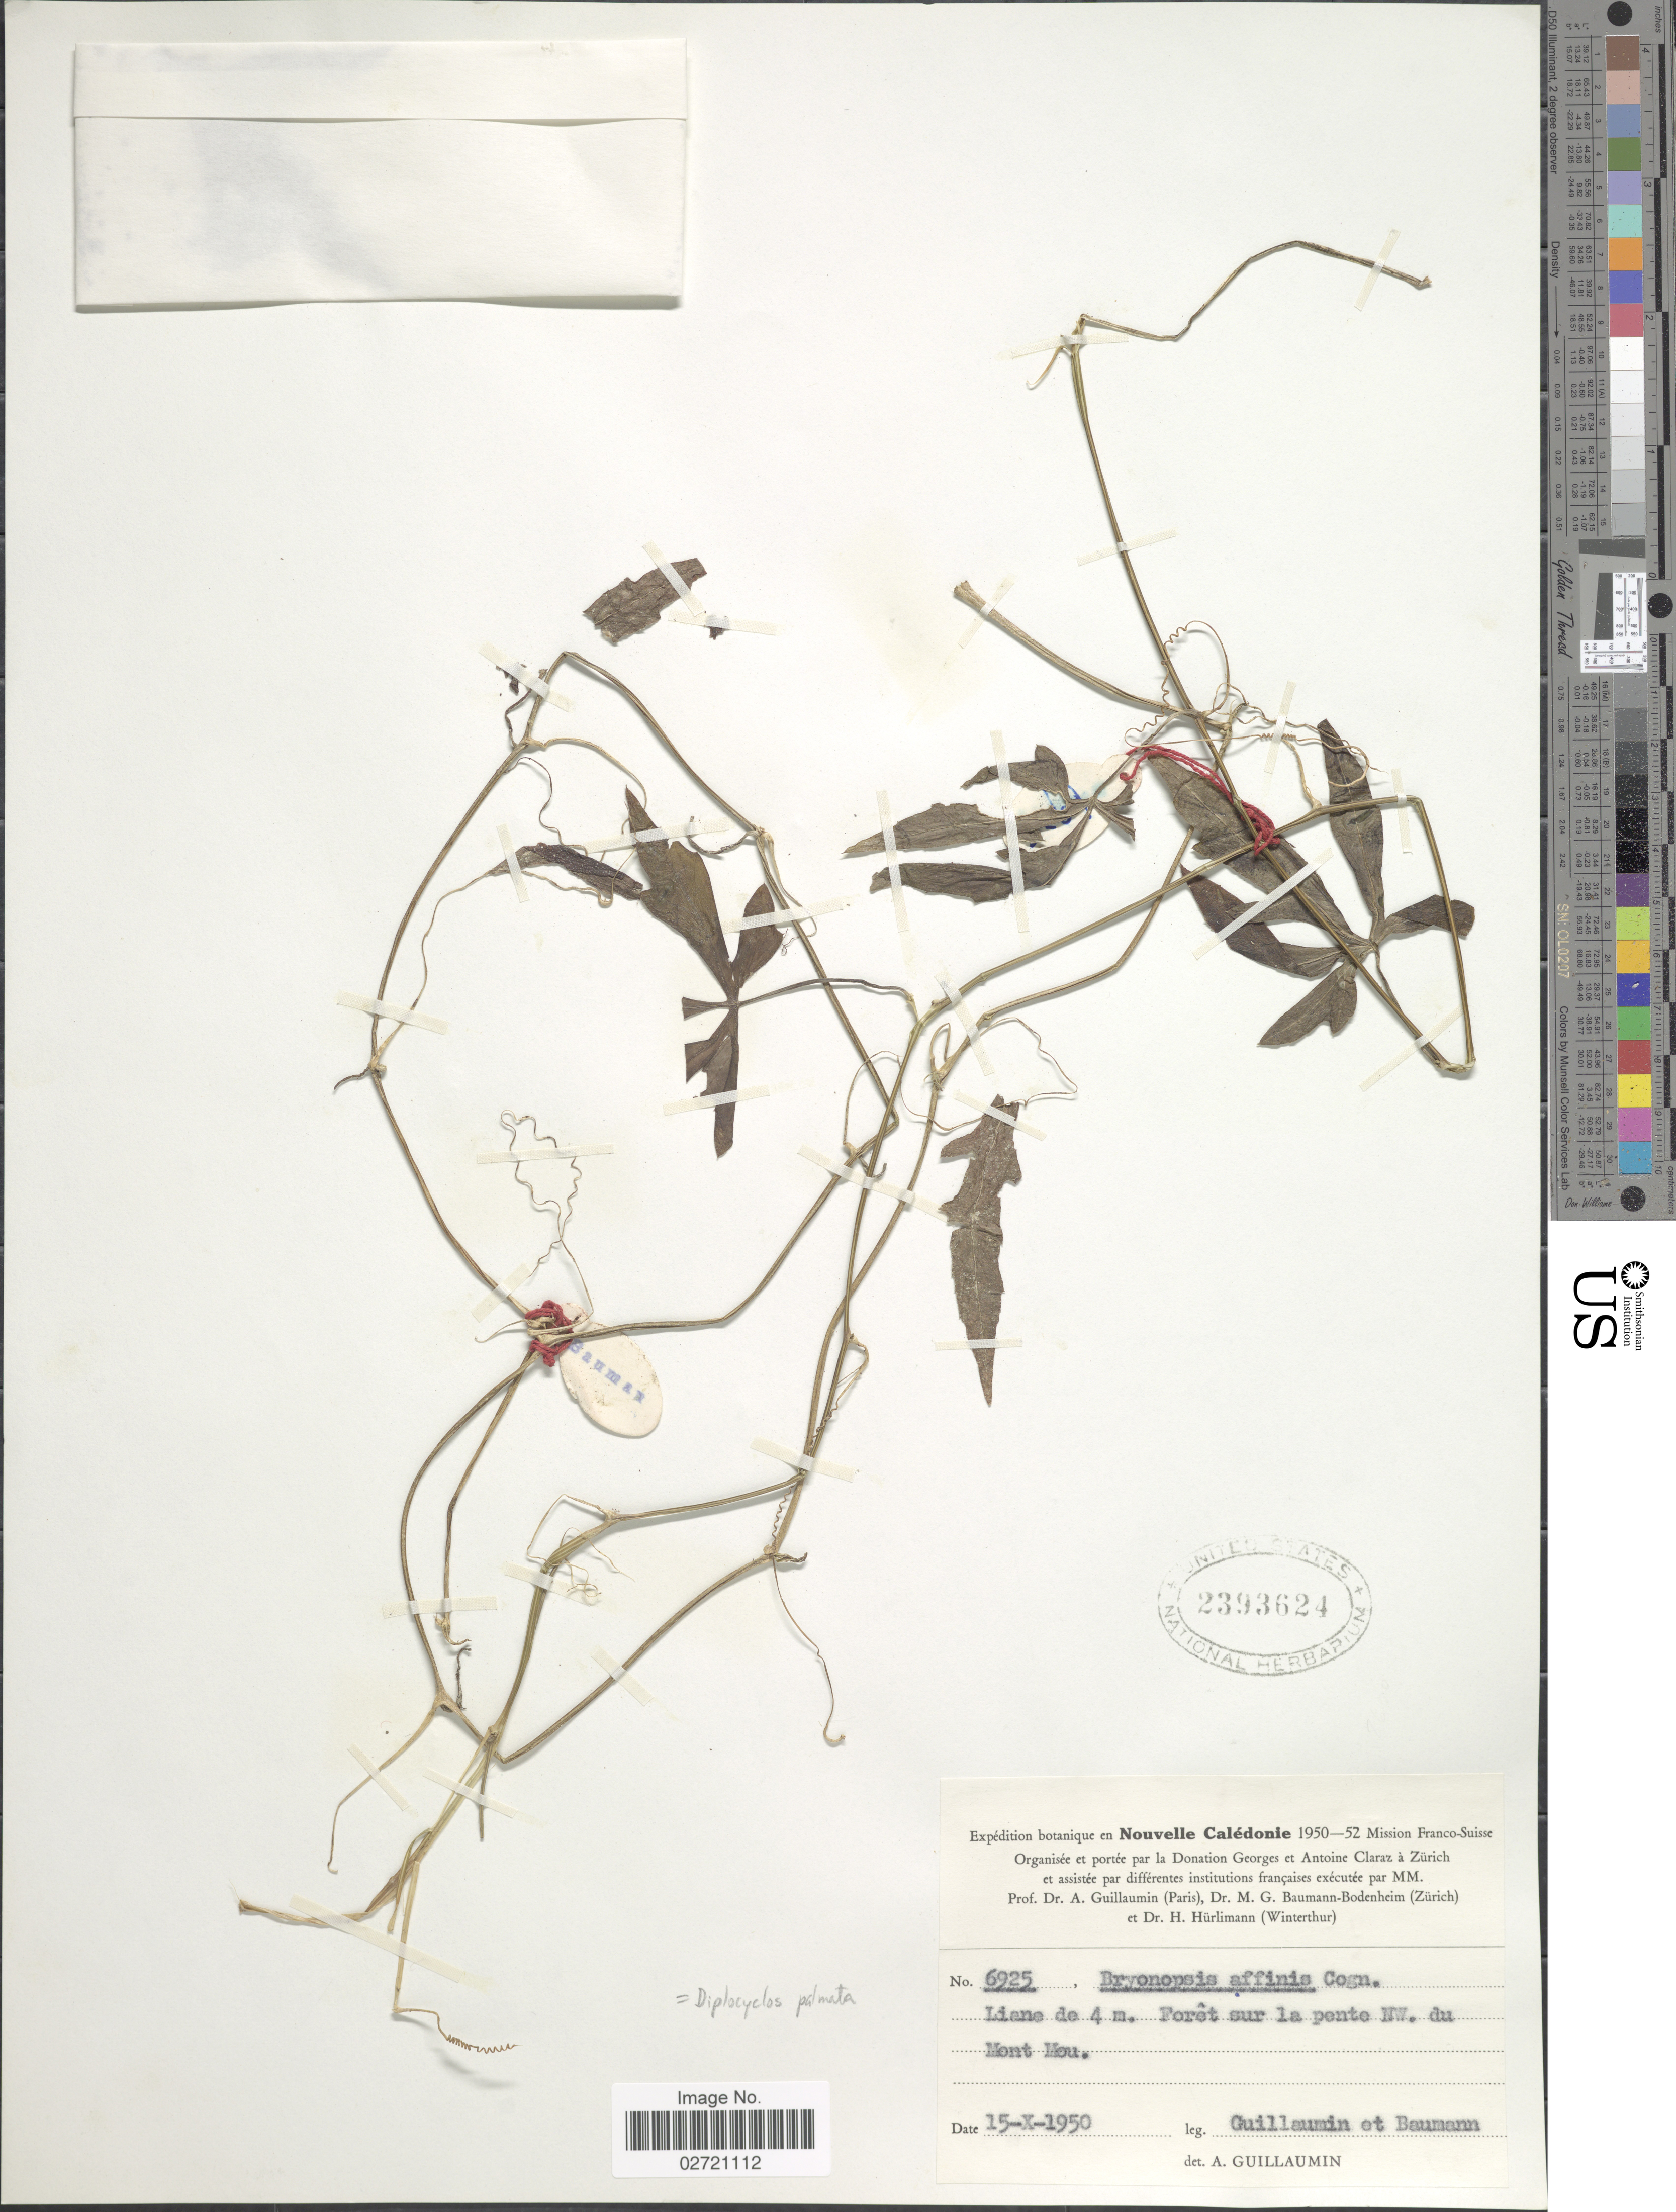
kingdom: Plantae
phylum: Tracheophyta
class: Magnoliopsida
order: Cucurbitales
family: Cucurbitaceae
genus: Diplocyclos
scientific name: Diplocyclos palmatus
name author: (L.) C. Jeffrey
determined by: Strong, Mark T., (BOT), Smithsonian Institution - National Museum of Natural History (UNITED STATES)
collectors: A. Guillaumin & M. G. Baumann-Bodenheim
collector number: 6925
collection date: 1950-10-15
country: New Caledonia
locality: Sur la pente NW. du Mont Mou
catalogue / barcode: US 2393624